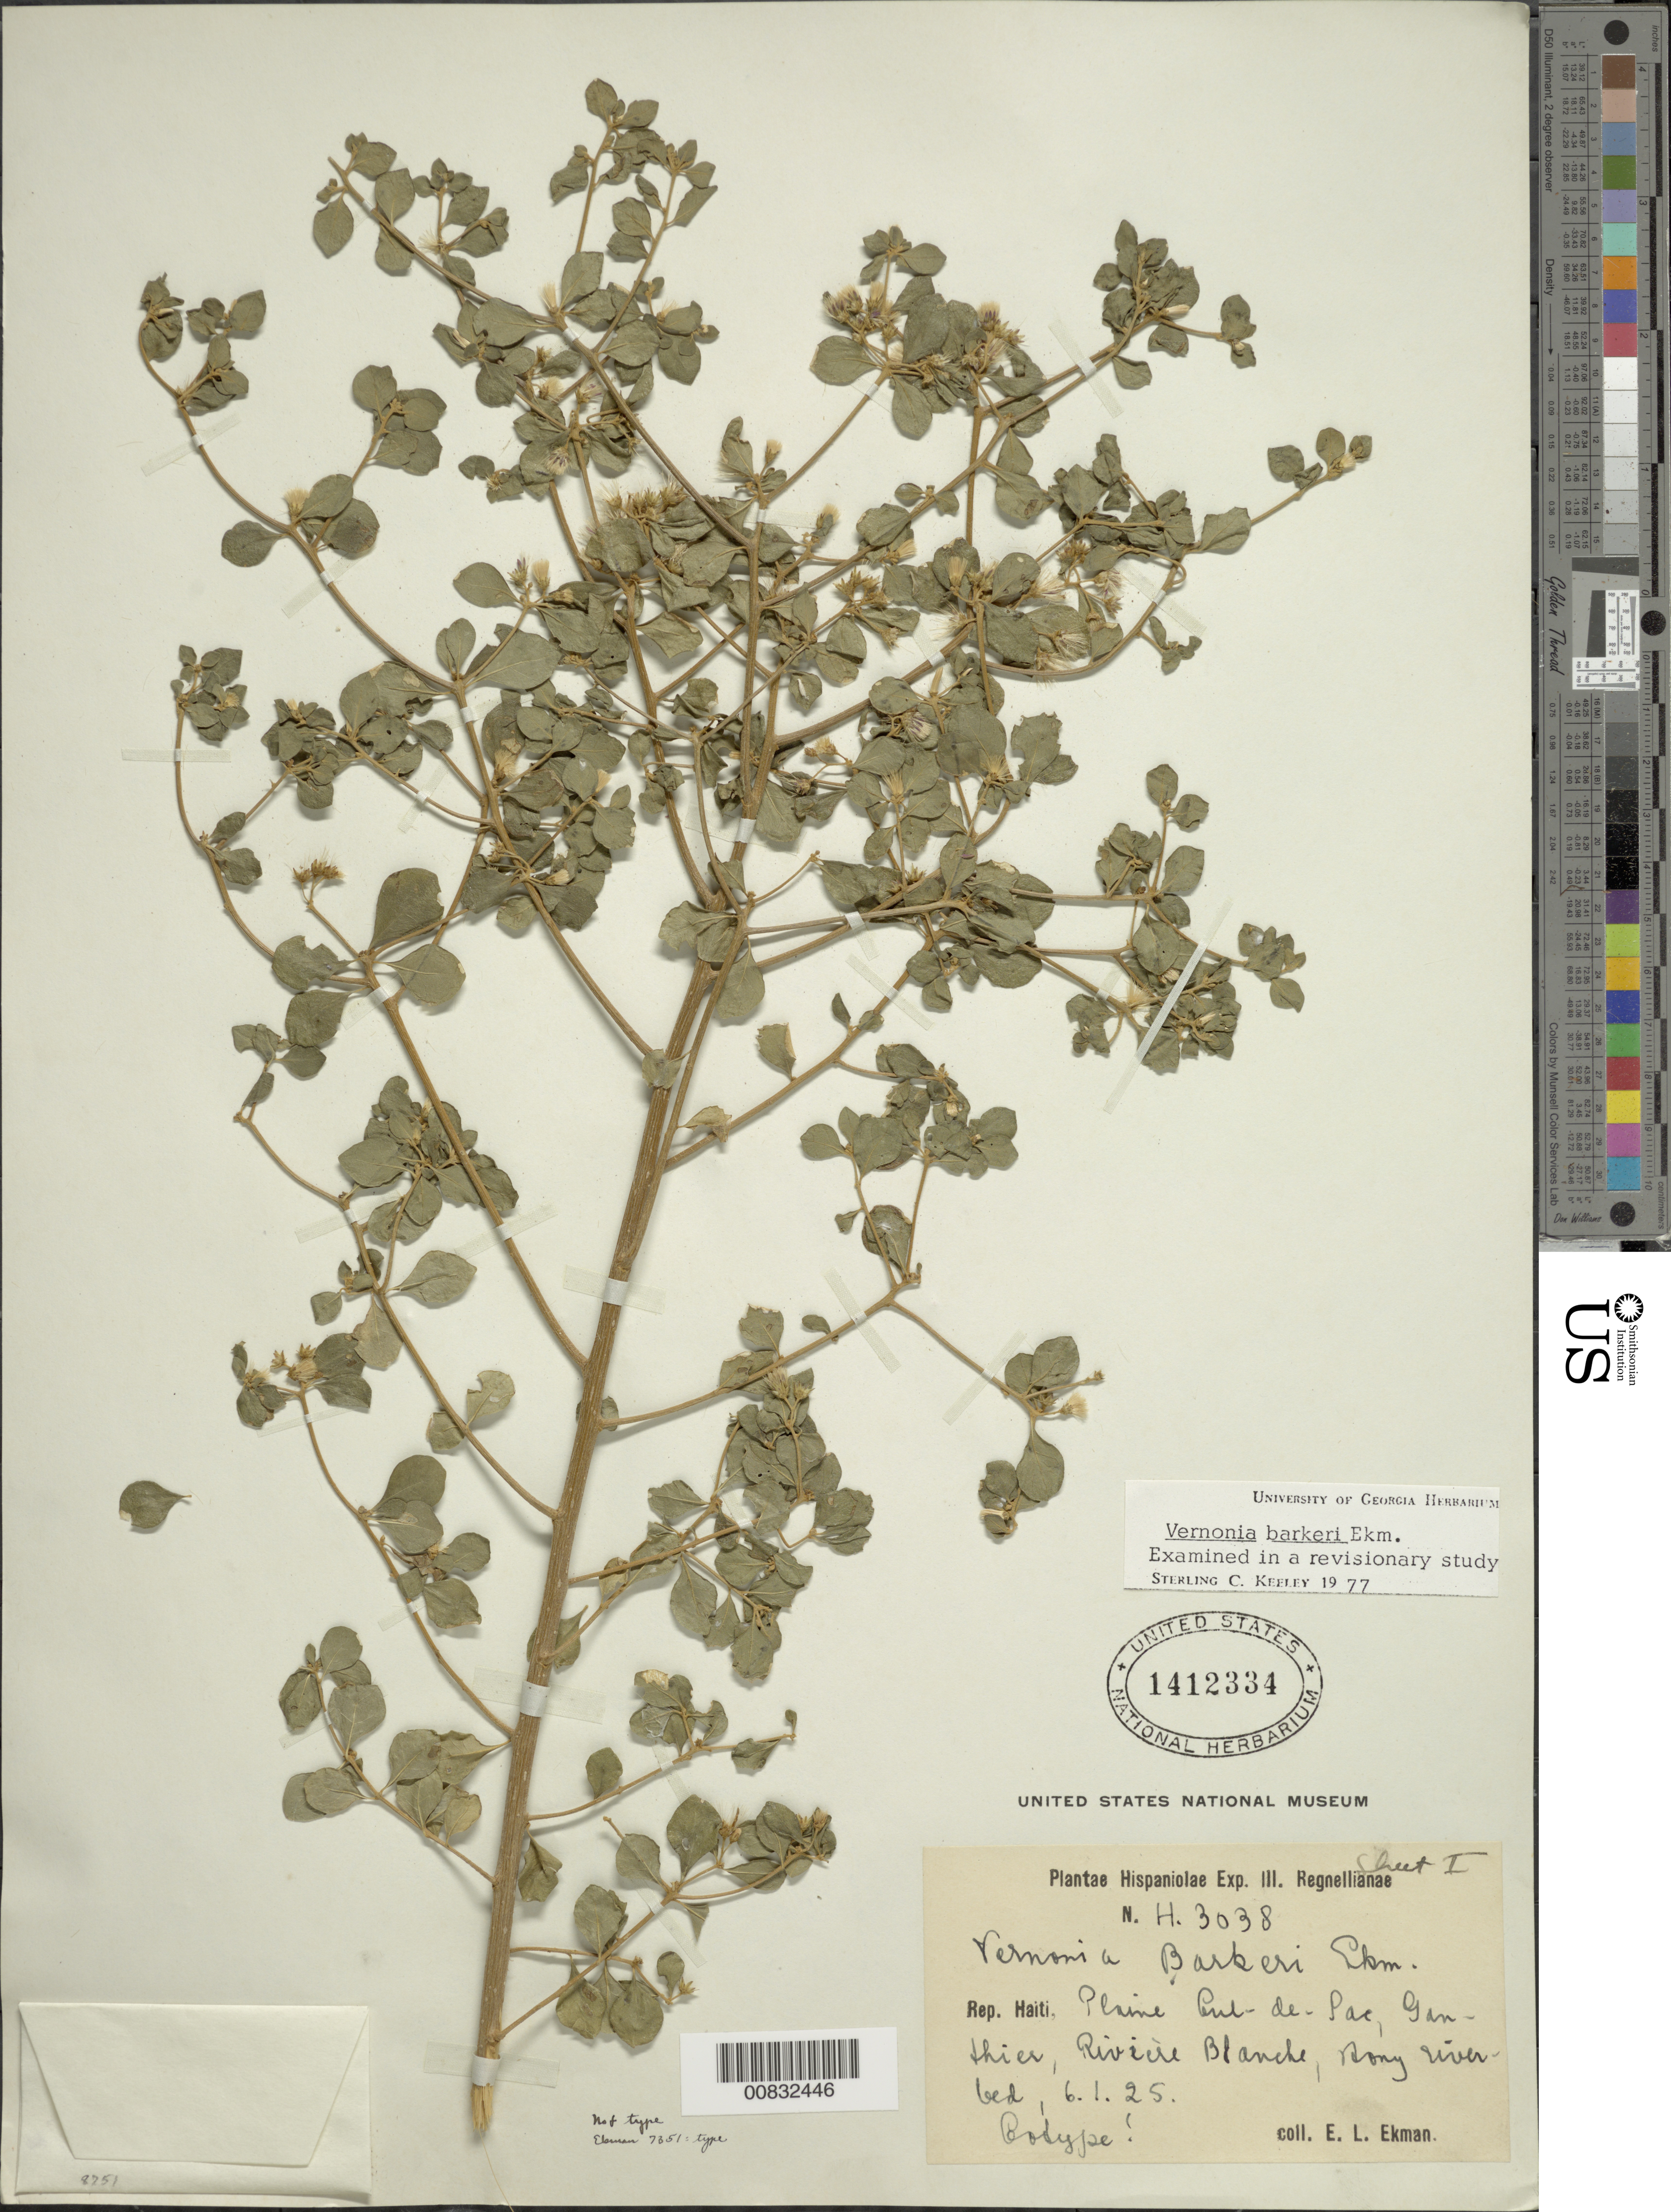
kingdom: Plantae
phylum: Tracheophyta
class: Magnoliopsida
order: Asterales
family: Asteraceae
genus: Vernonia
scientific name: Vernonia fuertesii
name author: (Urb.) H. Rob.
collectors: E. L. Ekman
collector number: H 3038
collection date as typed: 06 Jan 1925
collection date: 1925-01-06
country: Haiti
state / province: Ouest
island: Hispaniola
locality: Plaine Cul-de-Sac, Ganthier Riv. Blanche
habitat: Stony river bed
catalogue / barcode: US 1412334